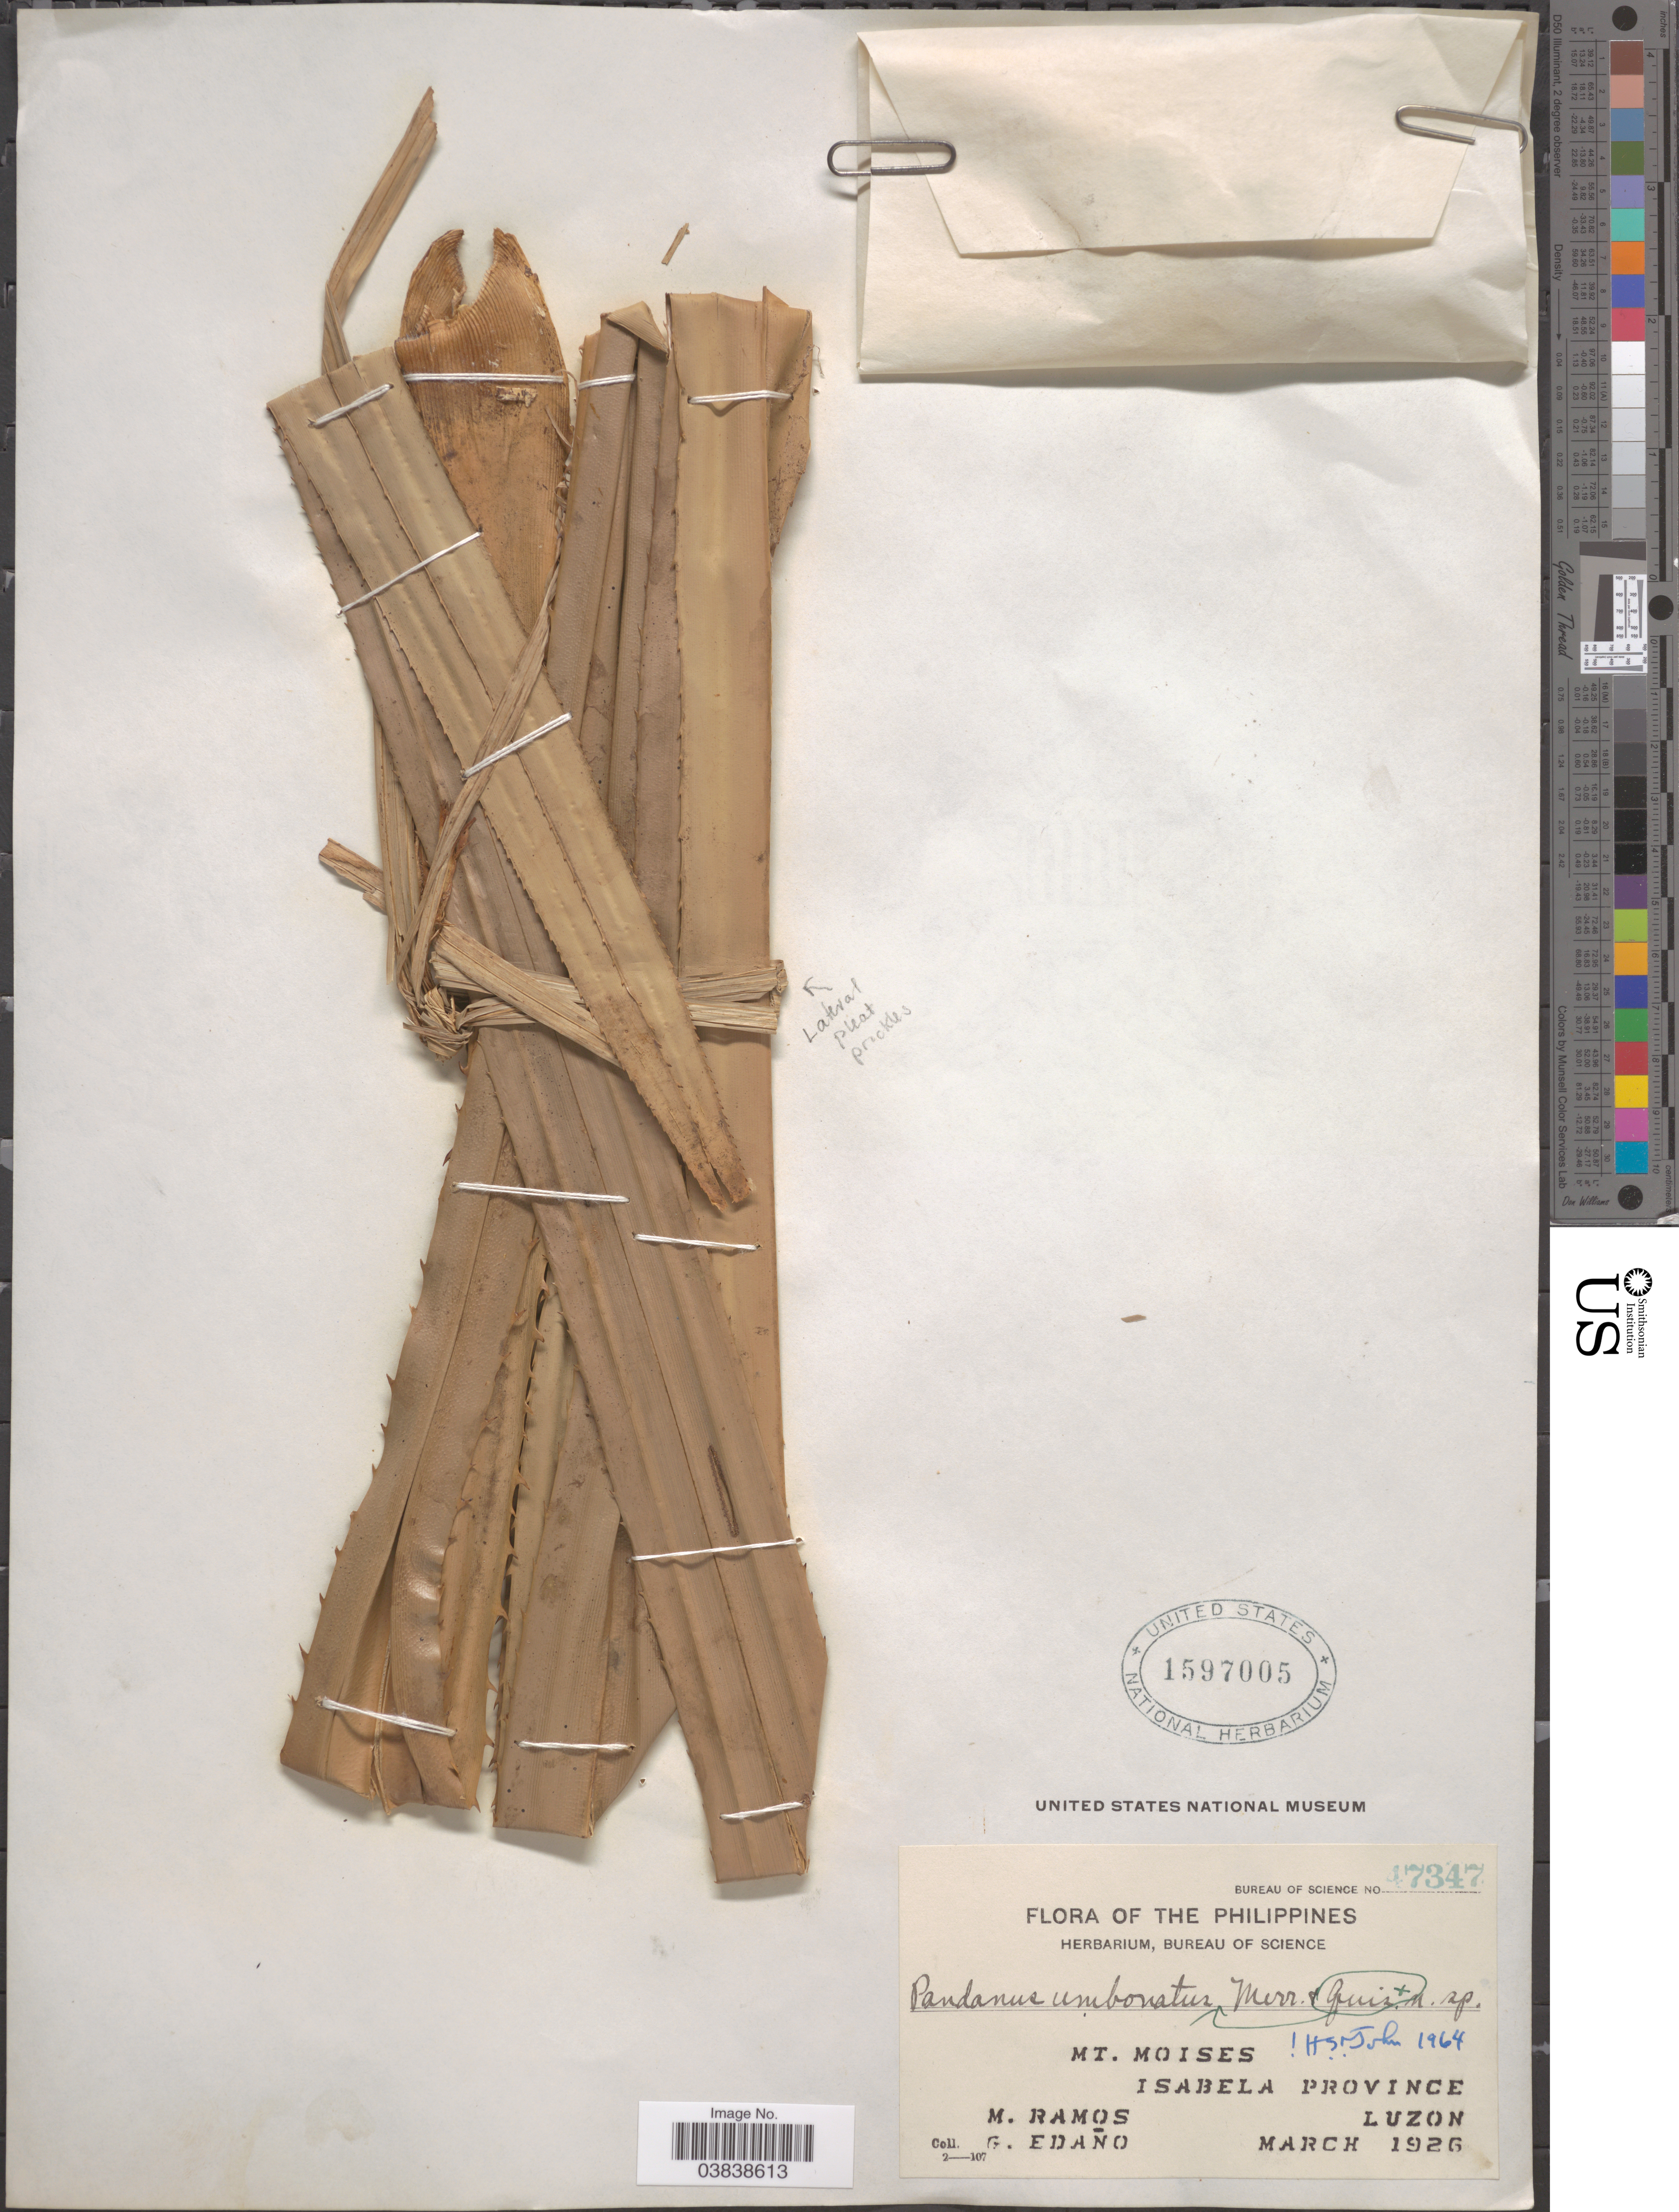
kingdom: Plantae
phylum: Tracheophyta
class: Liliopsida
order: Pandanales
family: Pandanaceae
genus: Pandanus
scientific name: Pandanus umbonatus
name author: Quisumb. & Merr.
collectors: M. Ramos & G. Edaño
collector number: Bureau of Science 47347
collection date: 1926-03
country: Philippines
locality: Mt. Moises, Isabela Province, Luzon.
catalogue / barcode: US 1597005